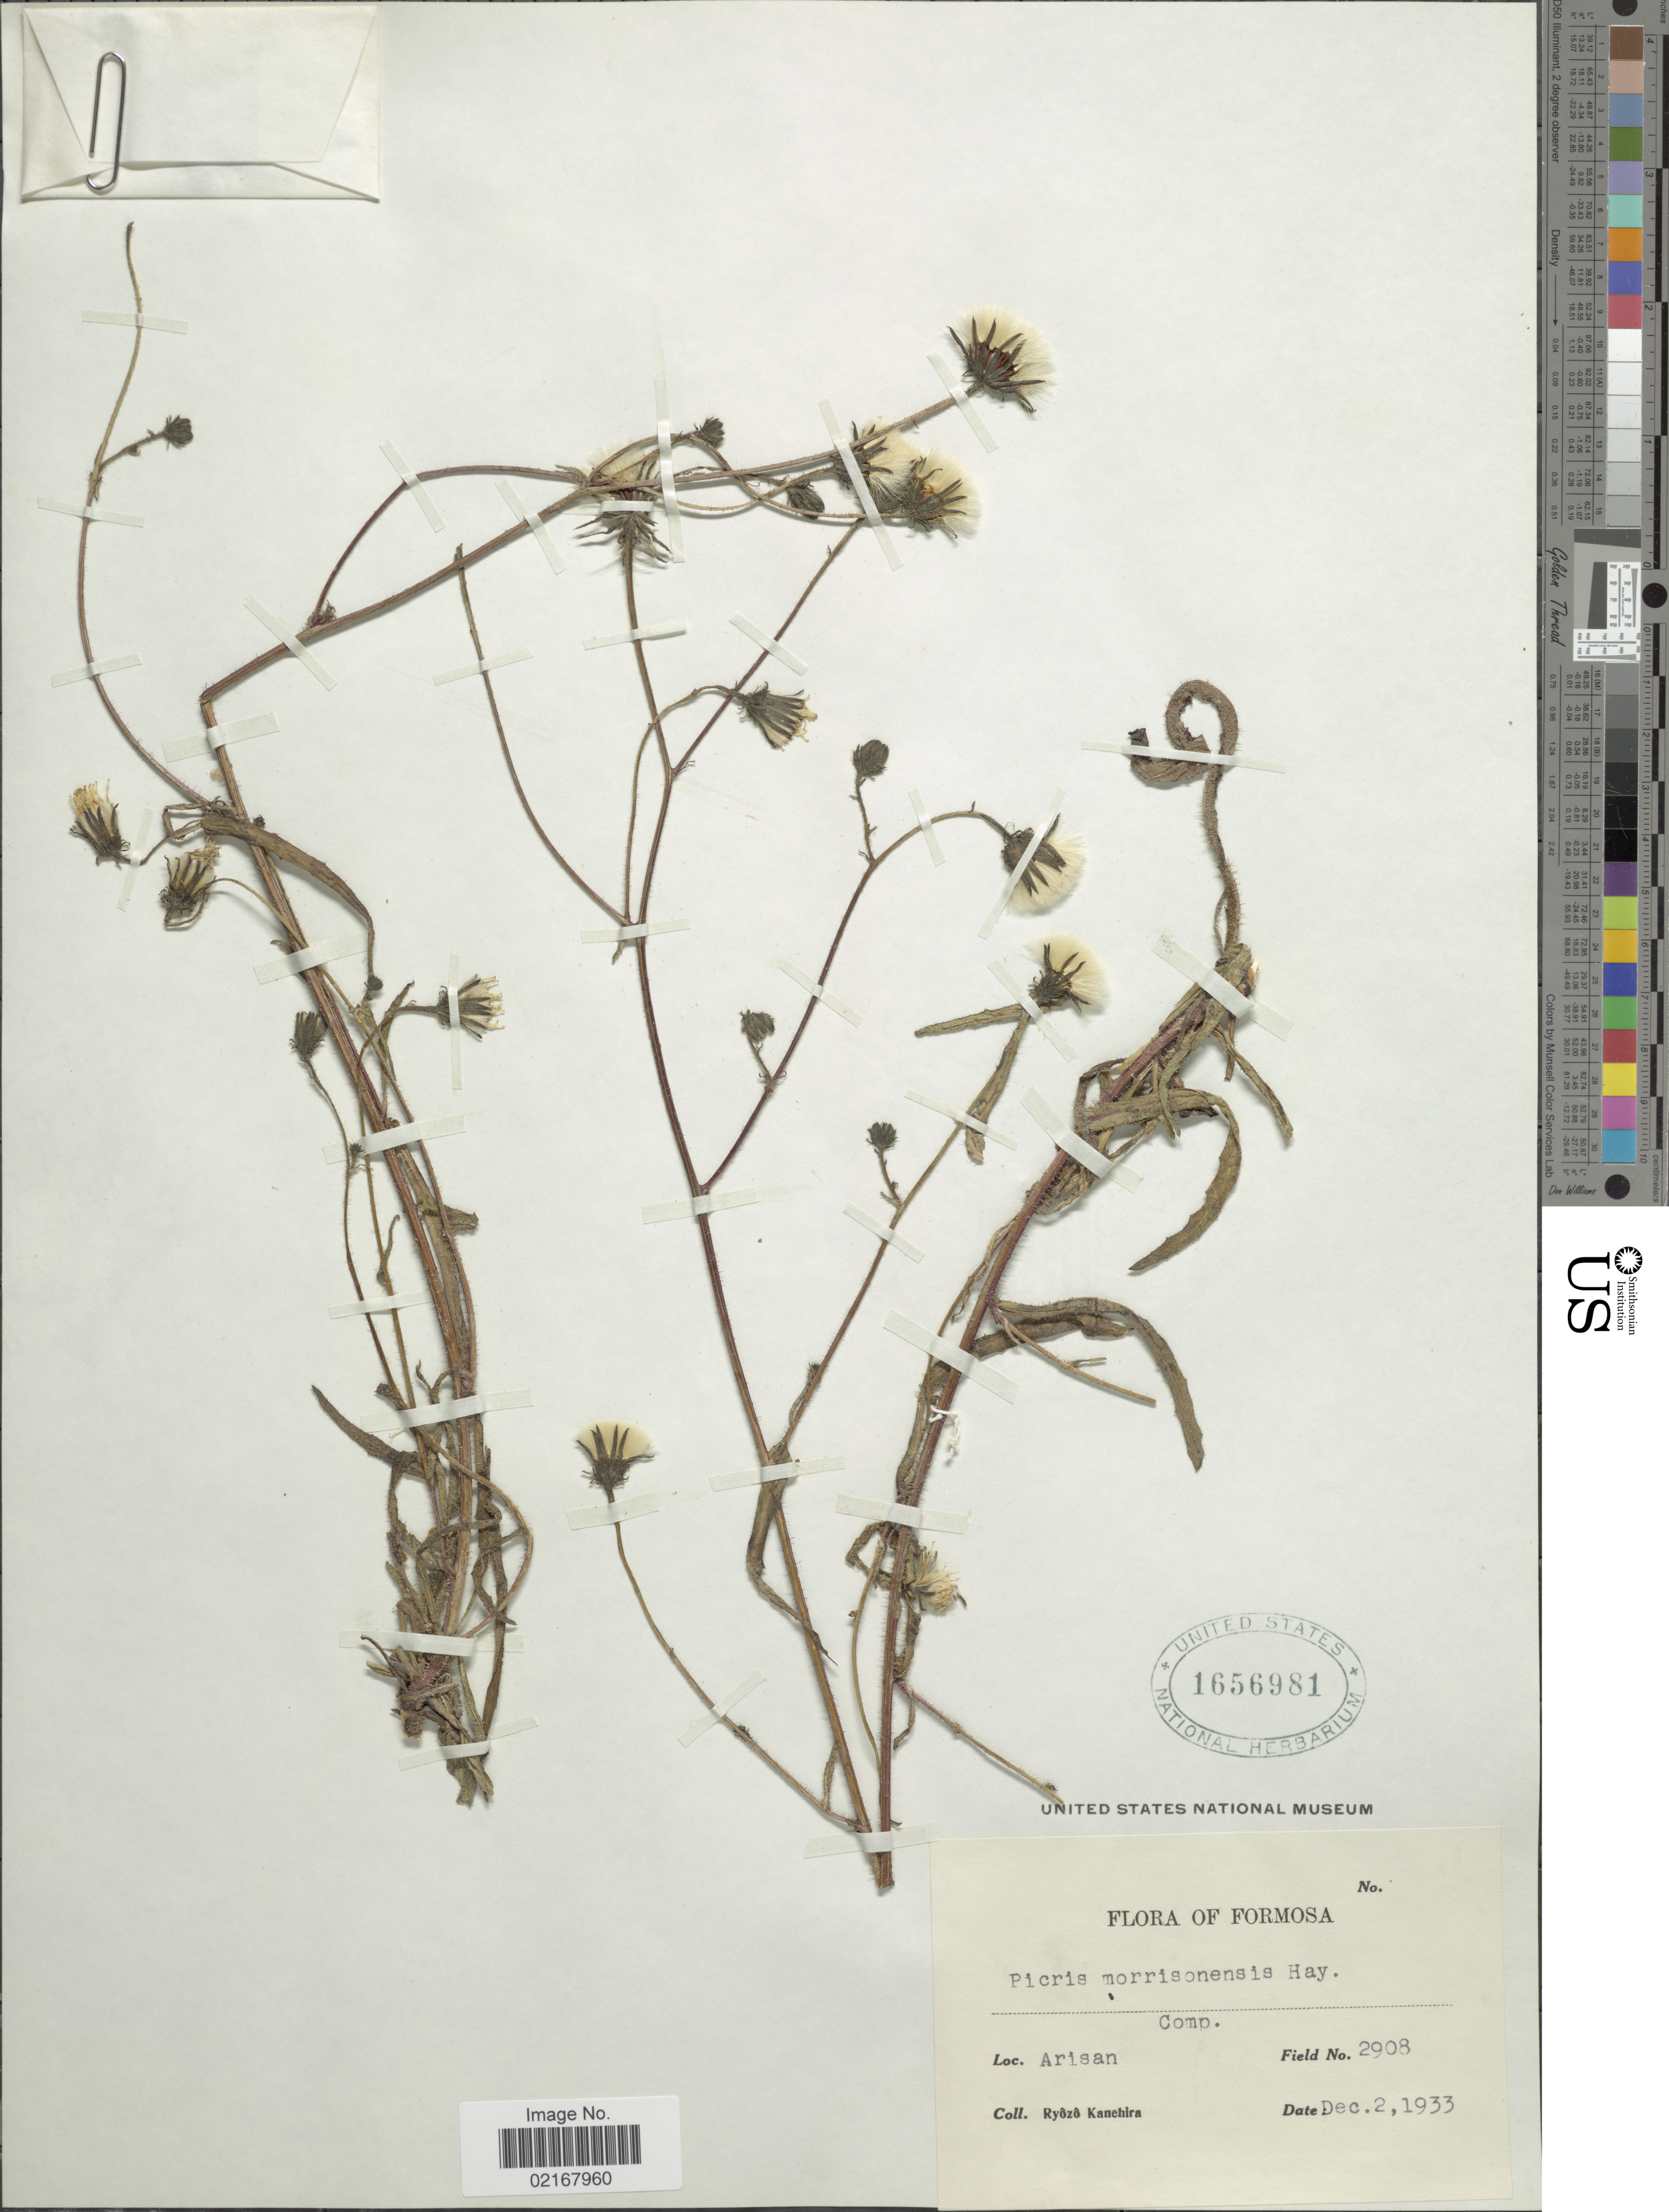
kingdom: Plantae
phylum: Tracheophyta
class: Magnoliopsida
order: Asterales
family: Asteraceae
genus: Picris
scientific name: Picris morrisonensis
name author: Hayata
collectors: R. Kanehira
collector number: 2908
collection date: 1933-12-02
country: Taiwan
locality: Formosa, Arisan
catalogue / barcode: US 1656981